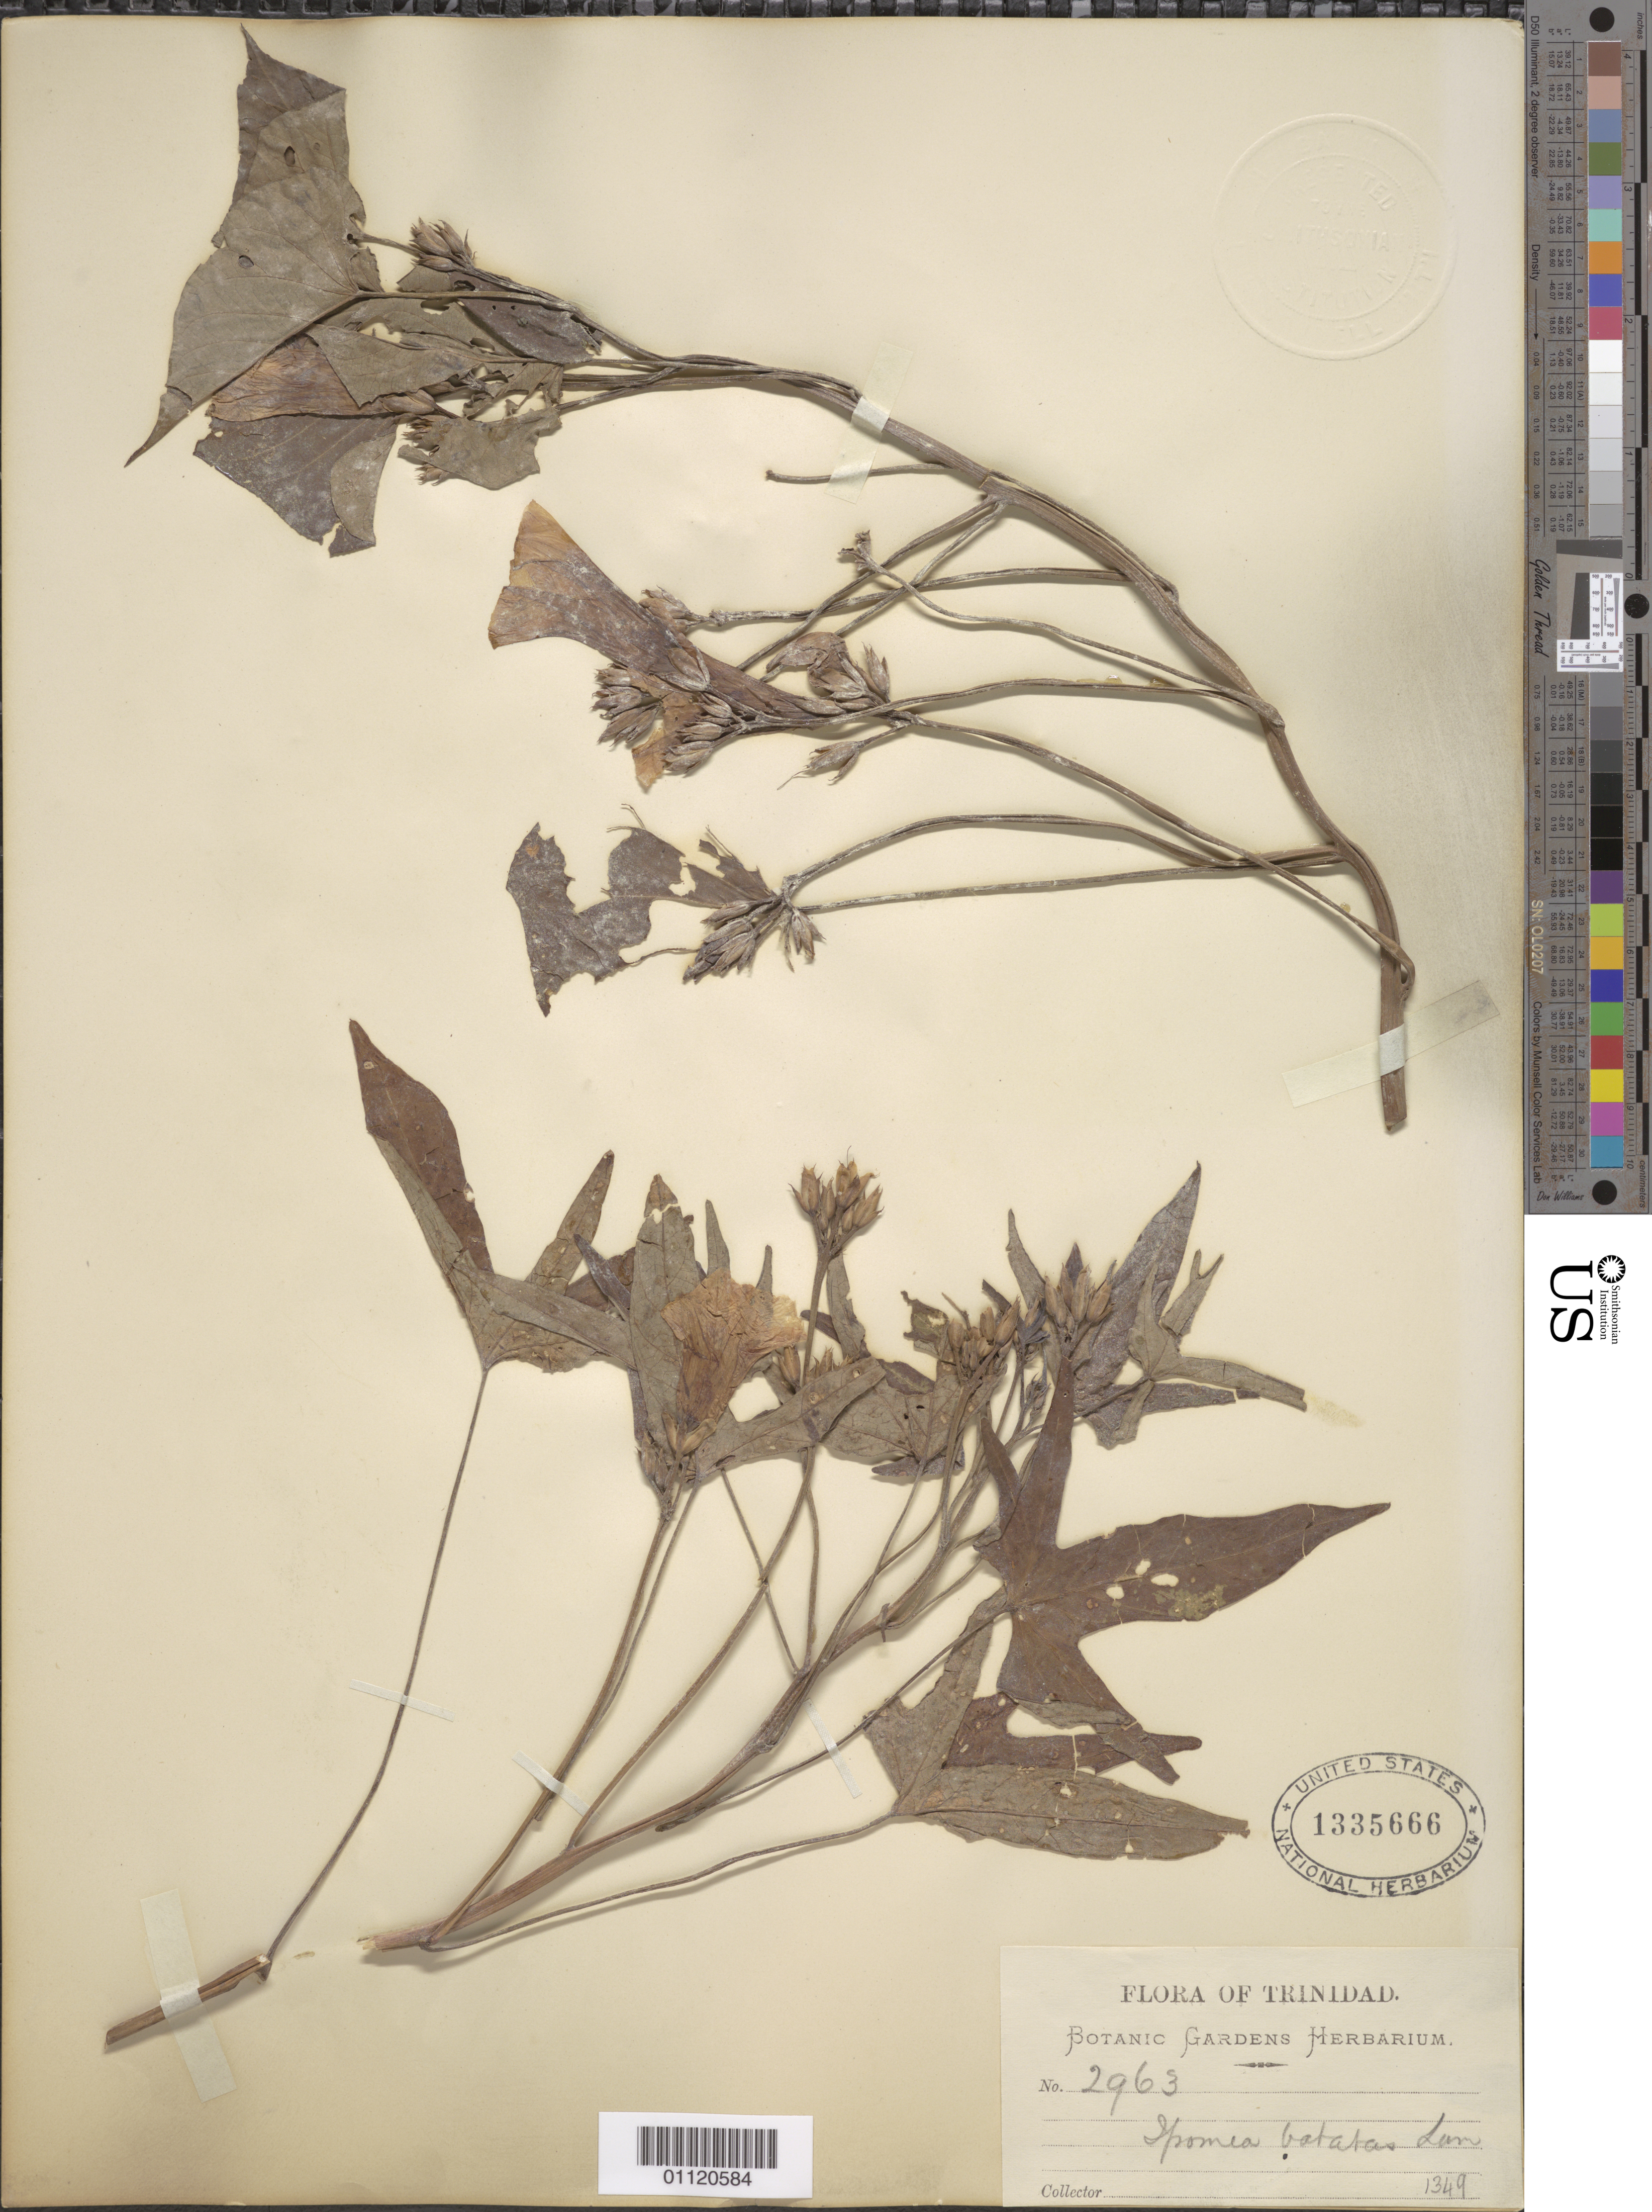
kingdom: Plantae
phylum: Tracheophyta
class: Magnoliopsida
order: Solanales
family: Convolvulaceae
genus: Ipomoea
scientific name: Ipomoea batatas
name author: (L.) Lam.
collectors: Botanic Gardens Herbarium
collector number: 2963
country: Trinidad and Tobago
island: Trinidad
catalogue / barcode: US 1335666